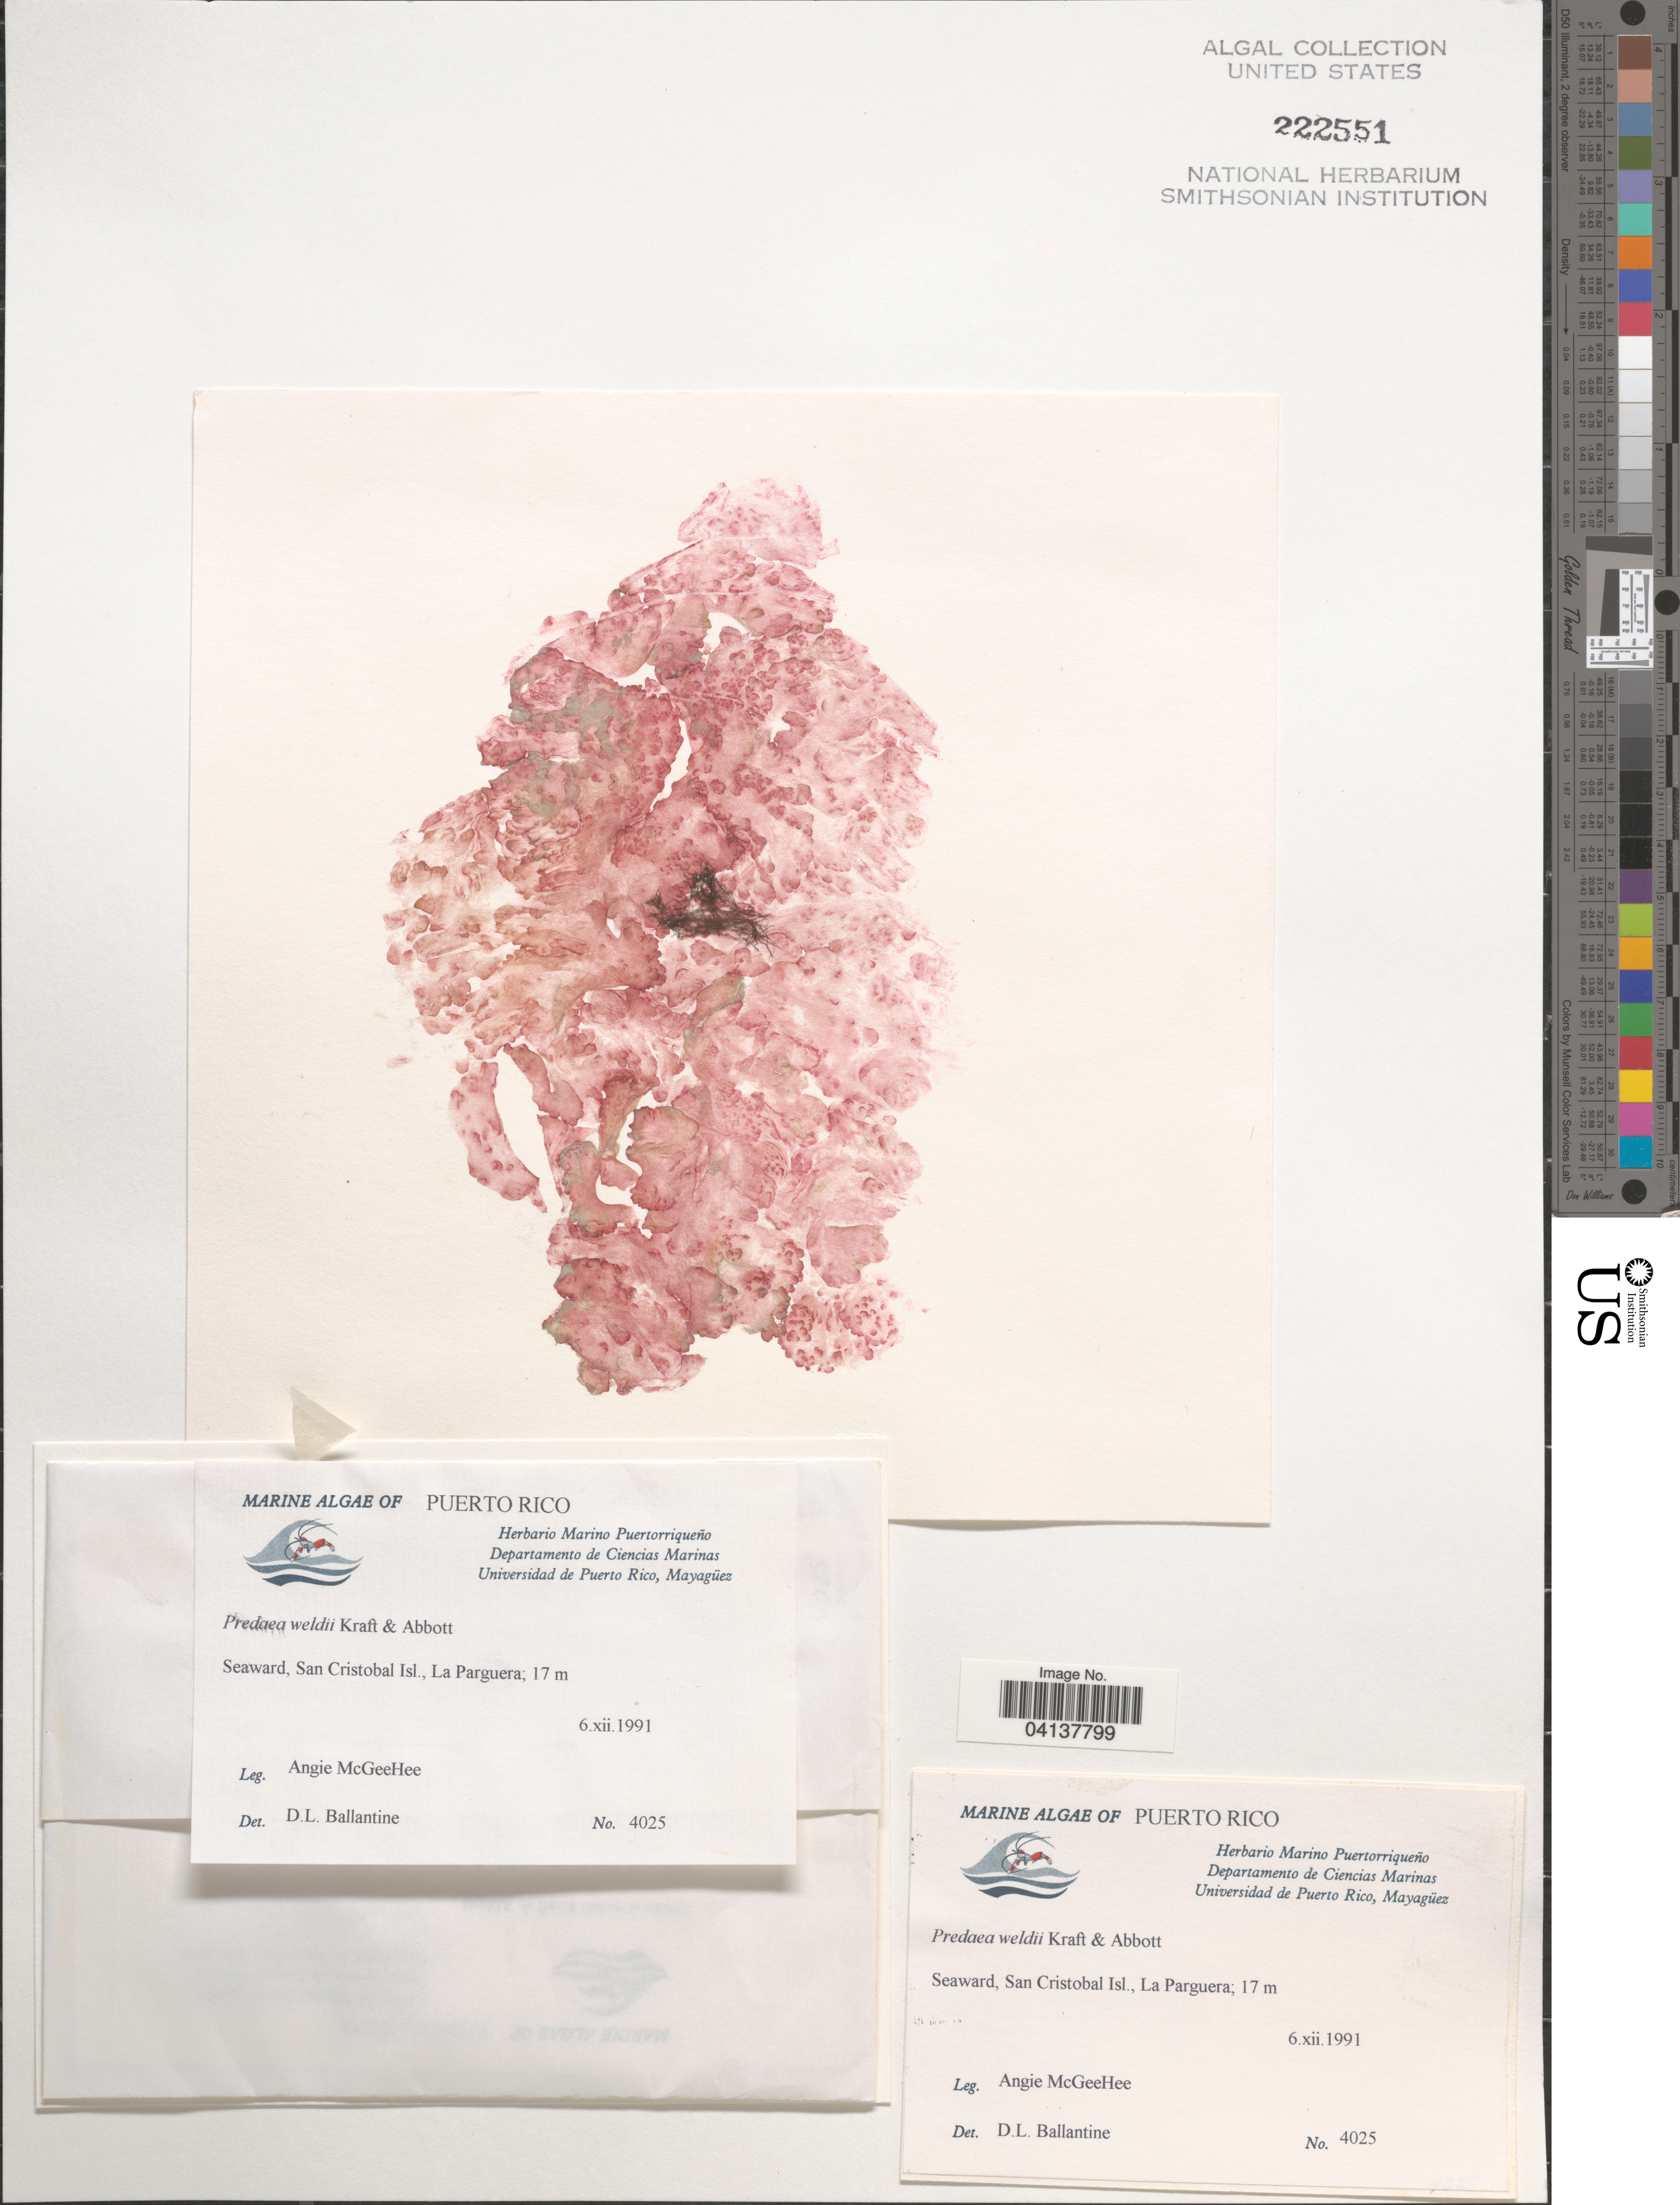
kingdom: Plantae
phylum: Rhodophyta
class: Florideophyceae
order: Nemastomatales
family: Nemastomataceae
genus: Predaea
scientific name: Predaea weldii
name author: G.T.Kraft & I.A. Abbott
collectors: A. McGeehee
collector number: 4025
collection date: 1991-12-06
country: Puerto Rico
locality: Seaward, San Cristobal Isl., La Parguera.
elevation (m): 17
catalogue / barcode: US 222551